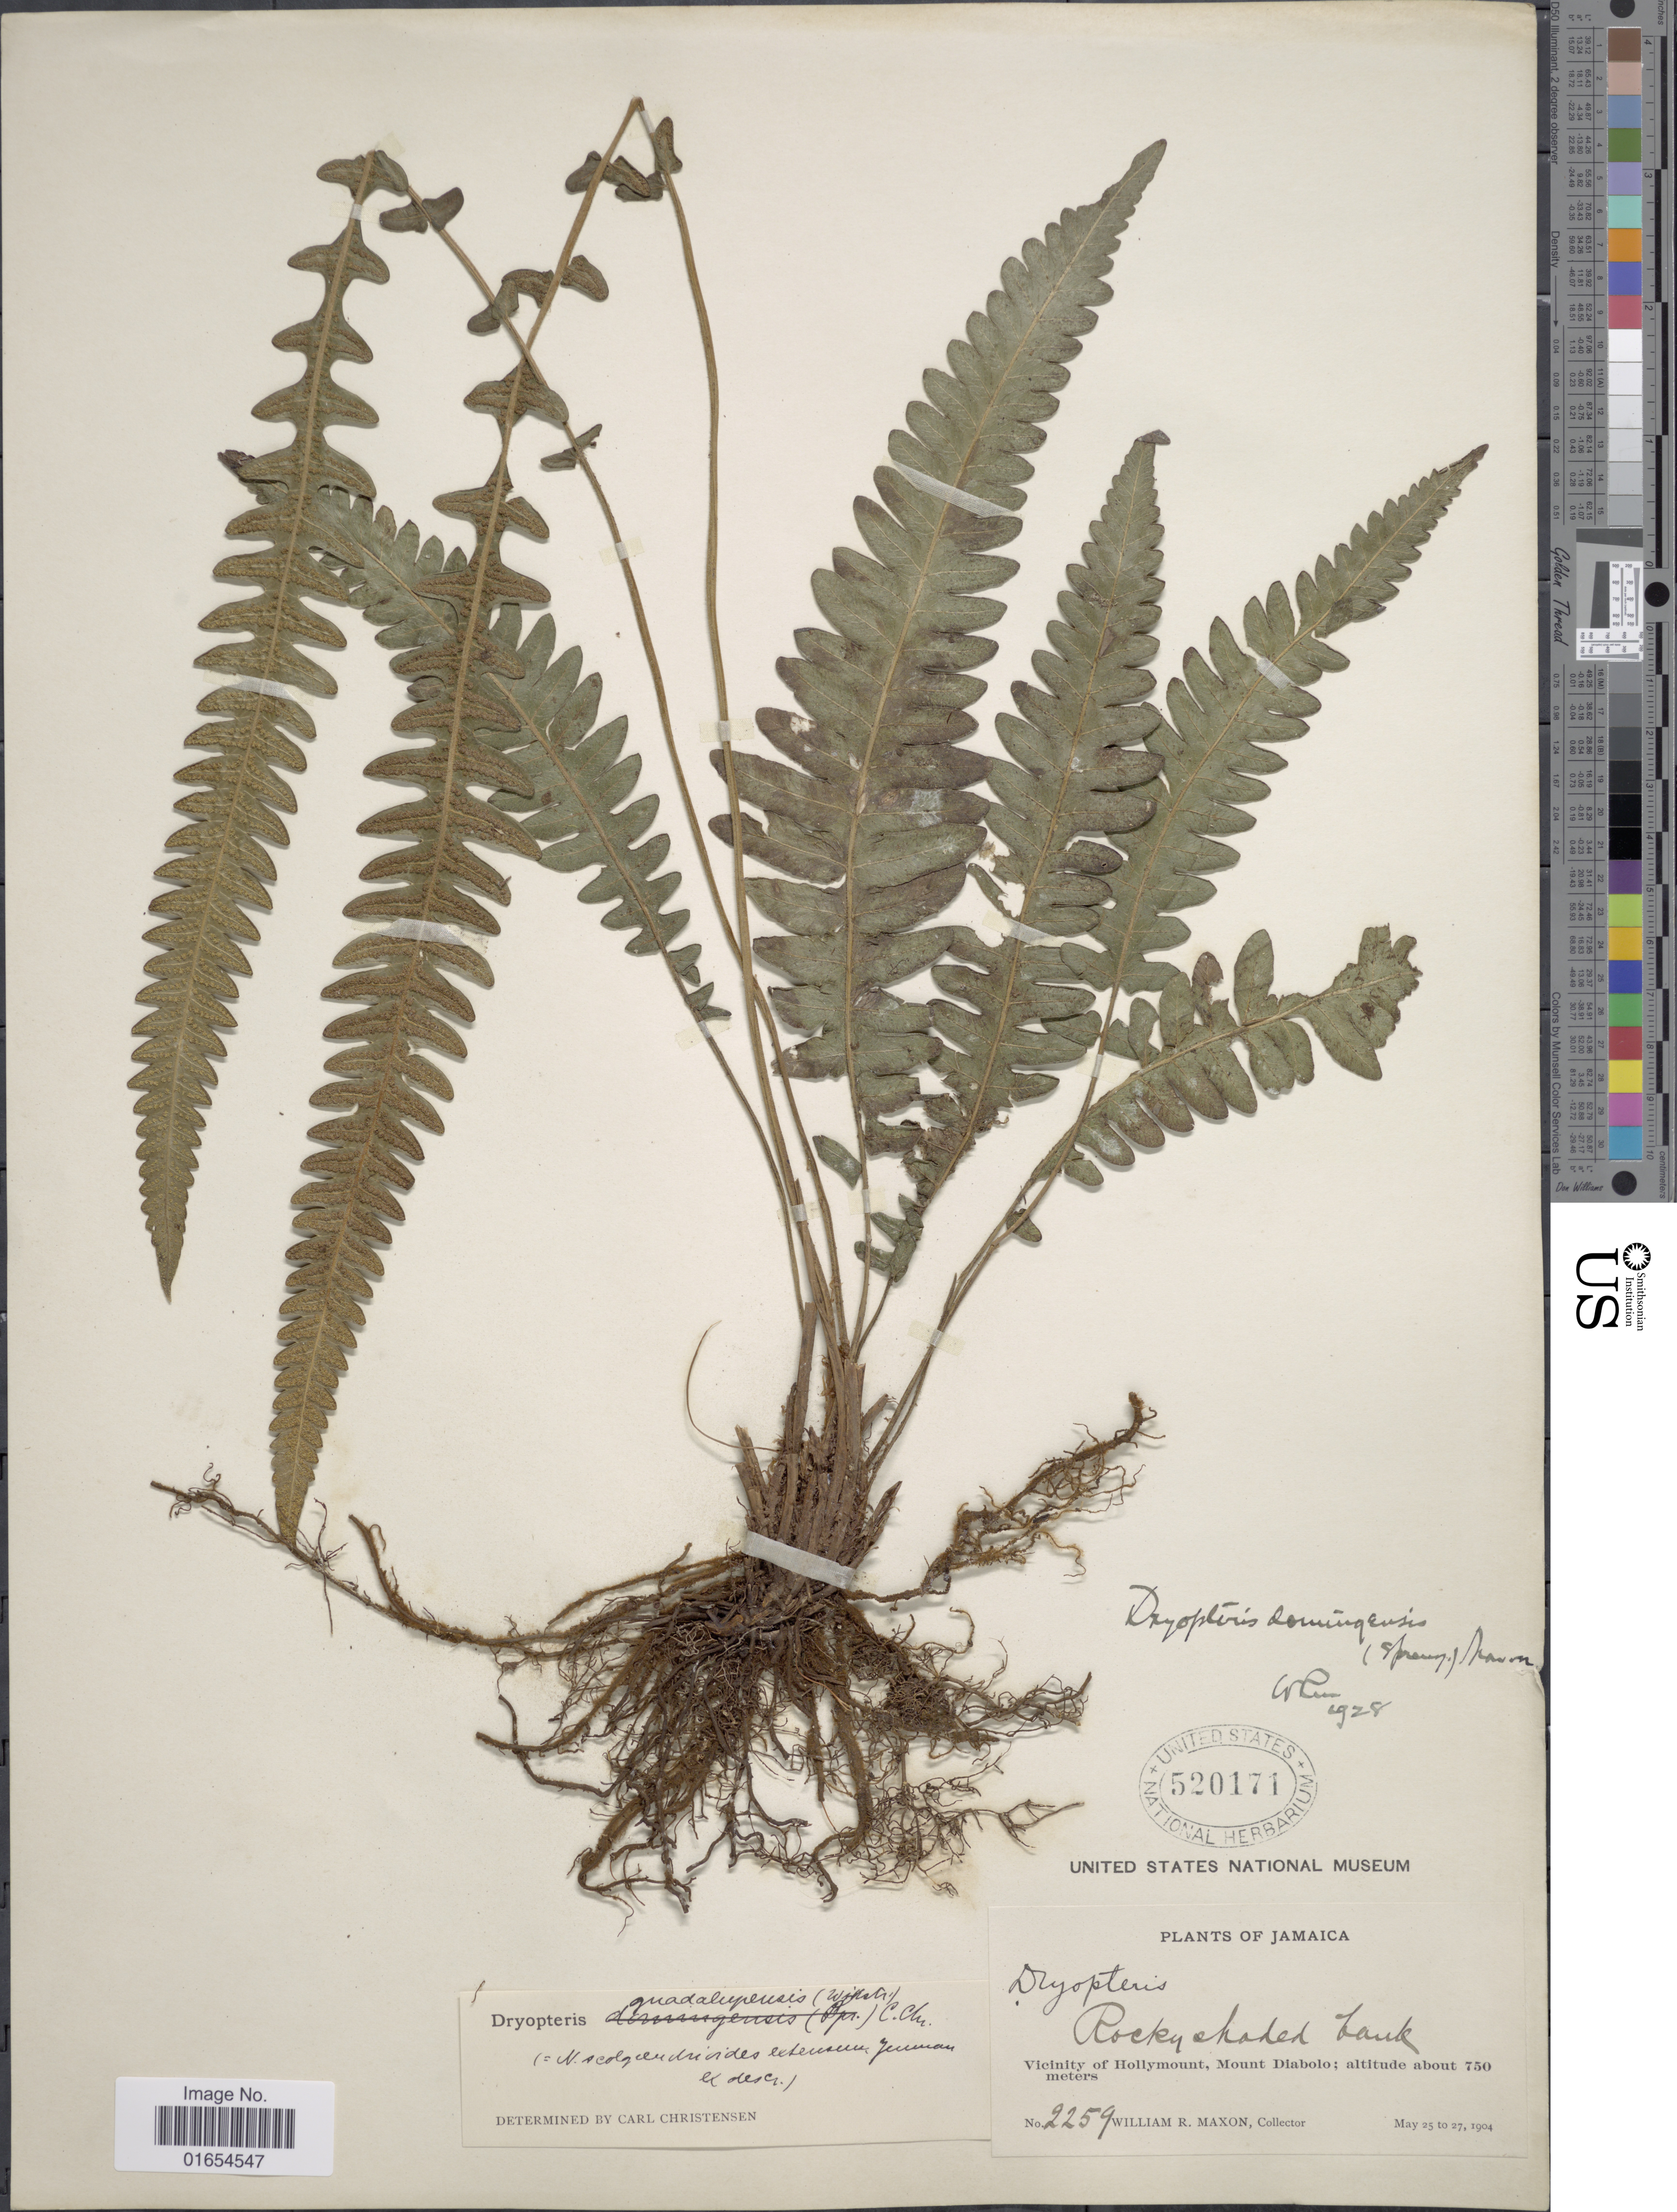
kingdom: Plantae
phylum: Tracheophyta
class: Polypodiopsida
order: Polypodiales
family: Thelypteridaceae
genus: Goniopteris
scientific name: Goniopteris guadelupensis (Wikstr.) comb. nov., ined 2015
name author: (Wikstr.)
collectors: W. R. Maxon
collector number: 2259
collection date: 1904-05-25/1904-05-27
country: Jamaica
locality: Vicinity of Hollymount, Mount Diablo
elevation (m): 750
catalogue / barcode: US 520171